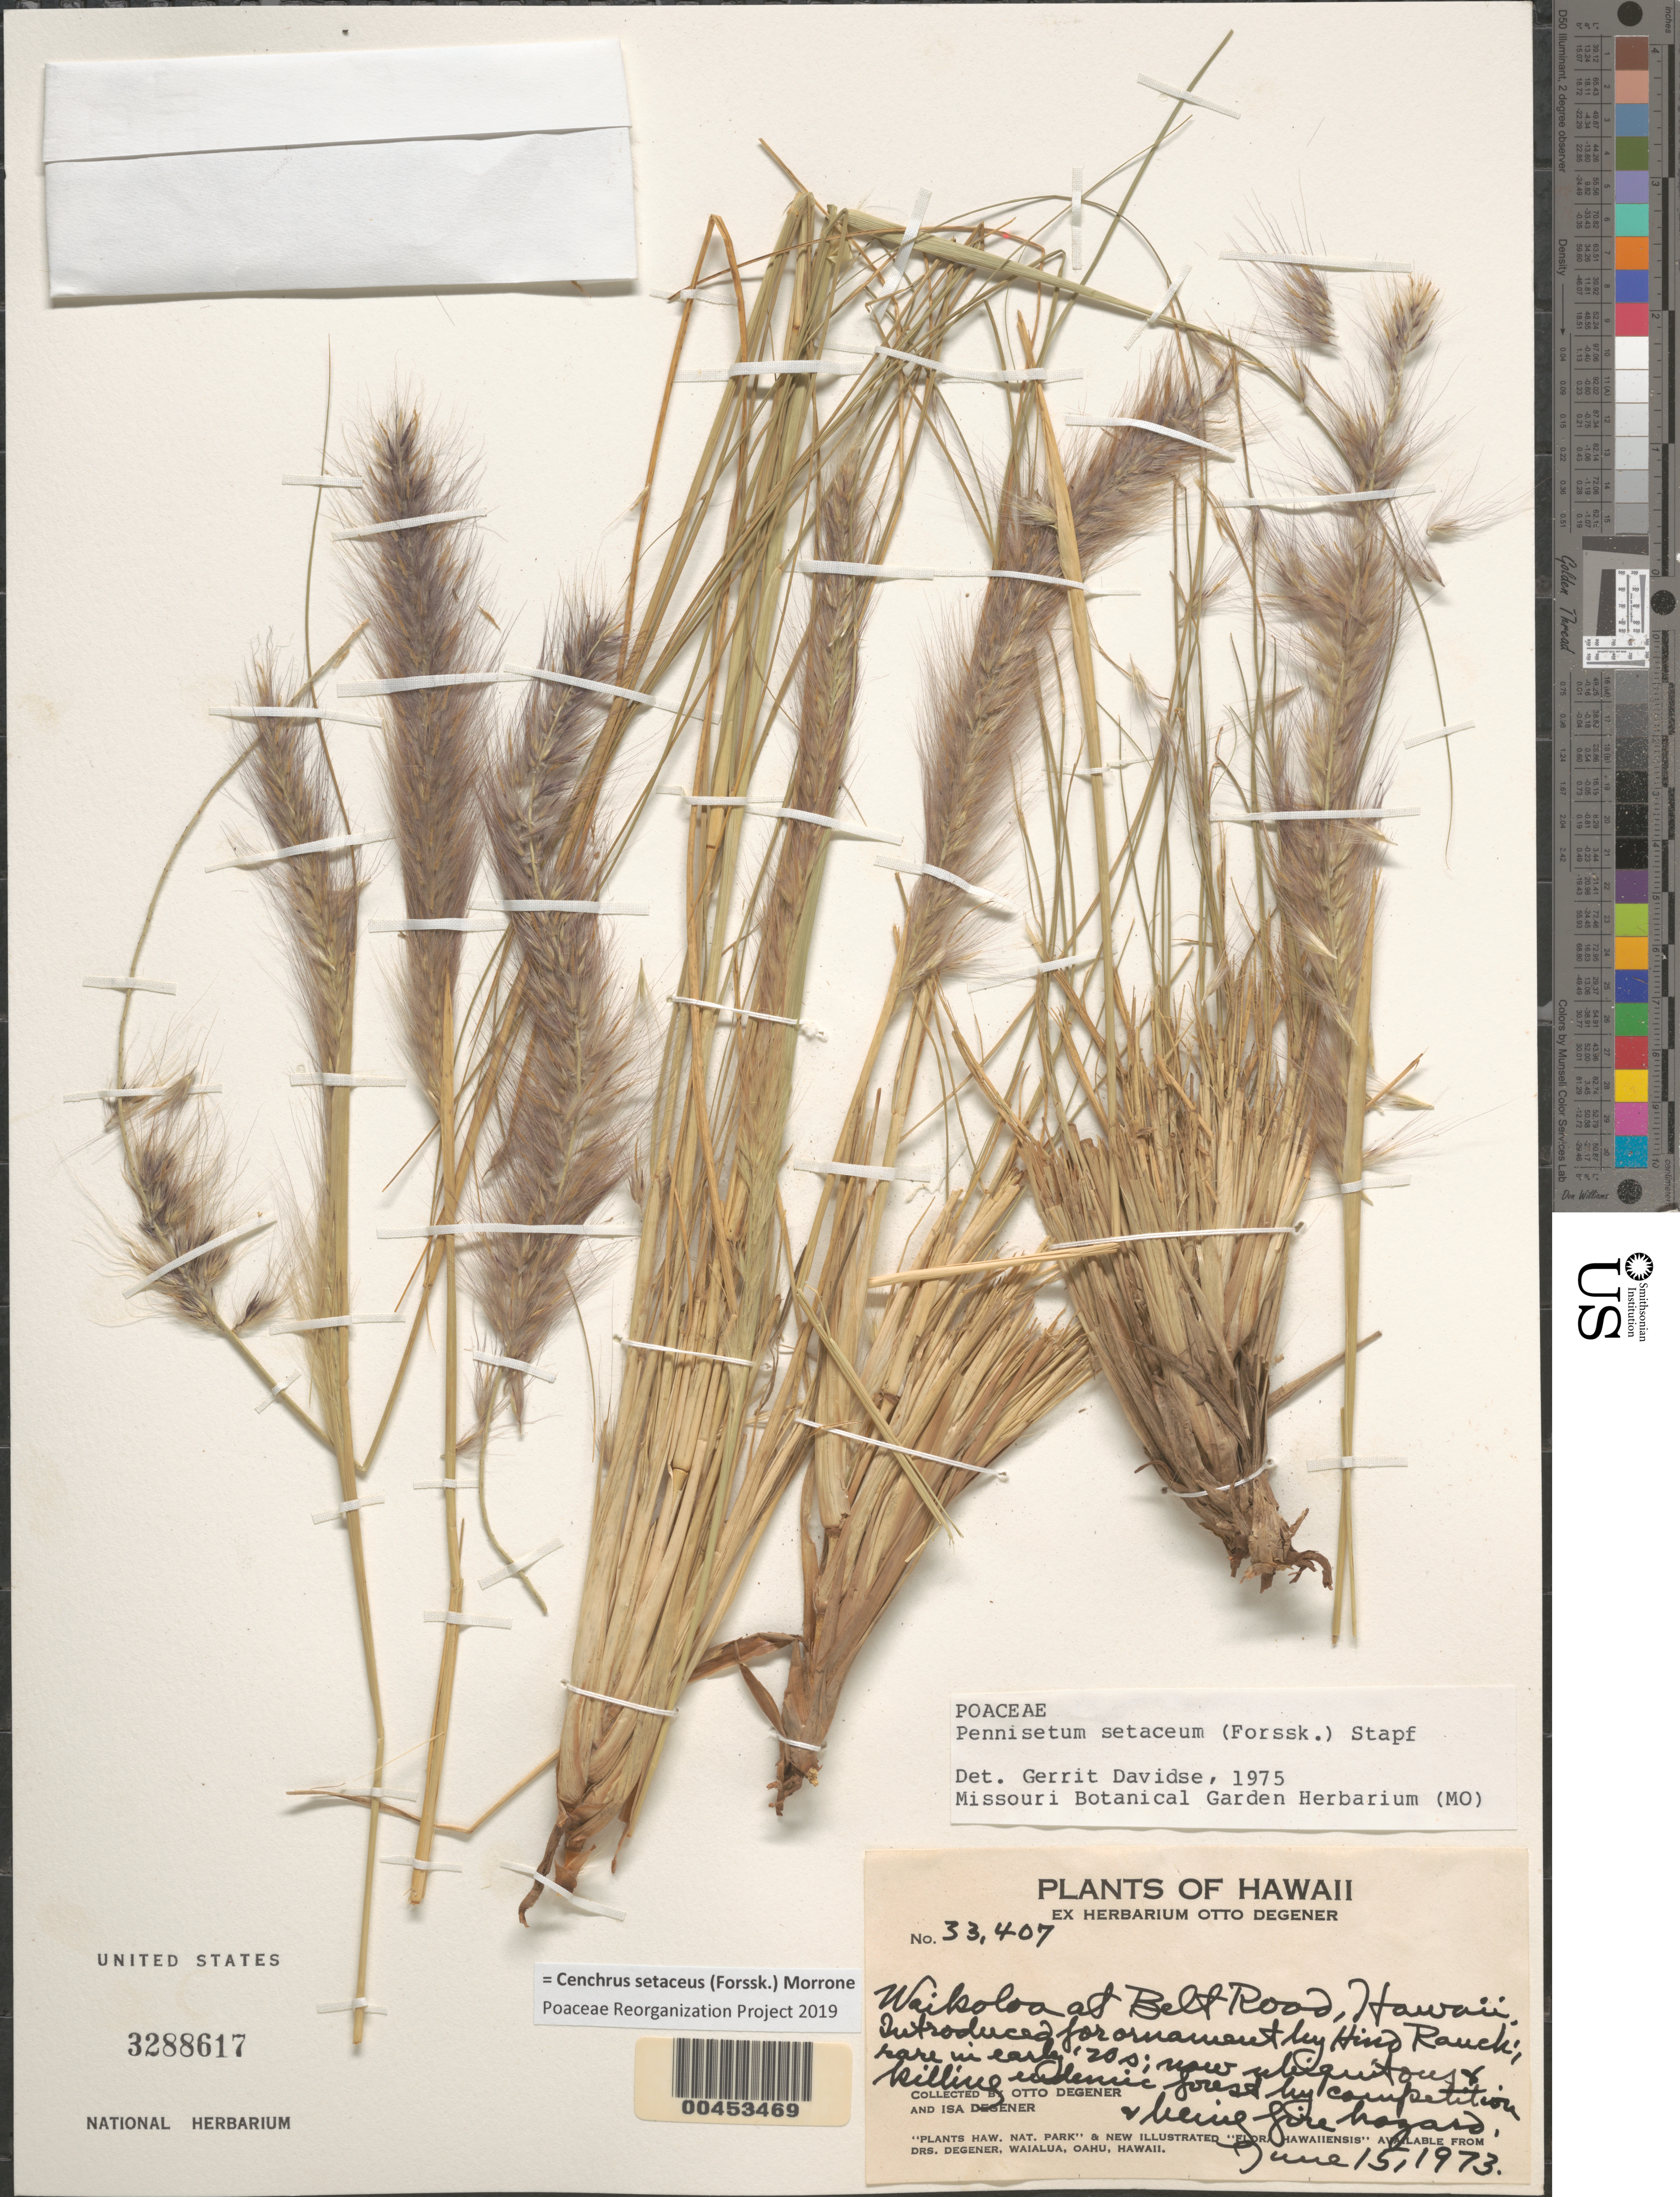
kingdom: Plantae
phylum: Tracheophyta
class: Liliopsida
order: Poales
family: Poaceae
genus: Cenchrus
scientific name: Cenchrus setaceus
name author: (Forssk.) Morrone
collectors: O. Degener & I. Degener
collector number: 33407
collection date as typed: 15 Jun 1973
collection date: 1973-06-15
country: United States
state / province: Hawaii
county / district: Hawaii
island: Hawaii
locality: Waikoloa at Belt Rd, Hind Ranch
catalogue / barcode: US 3288617